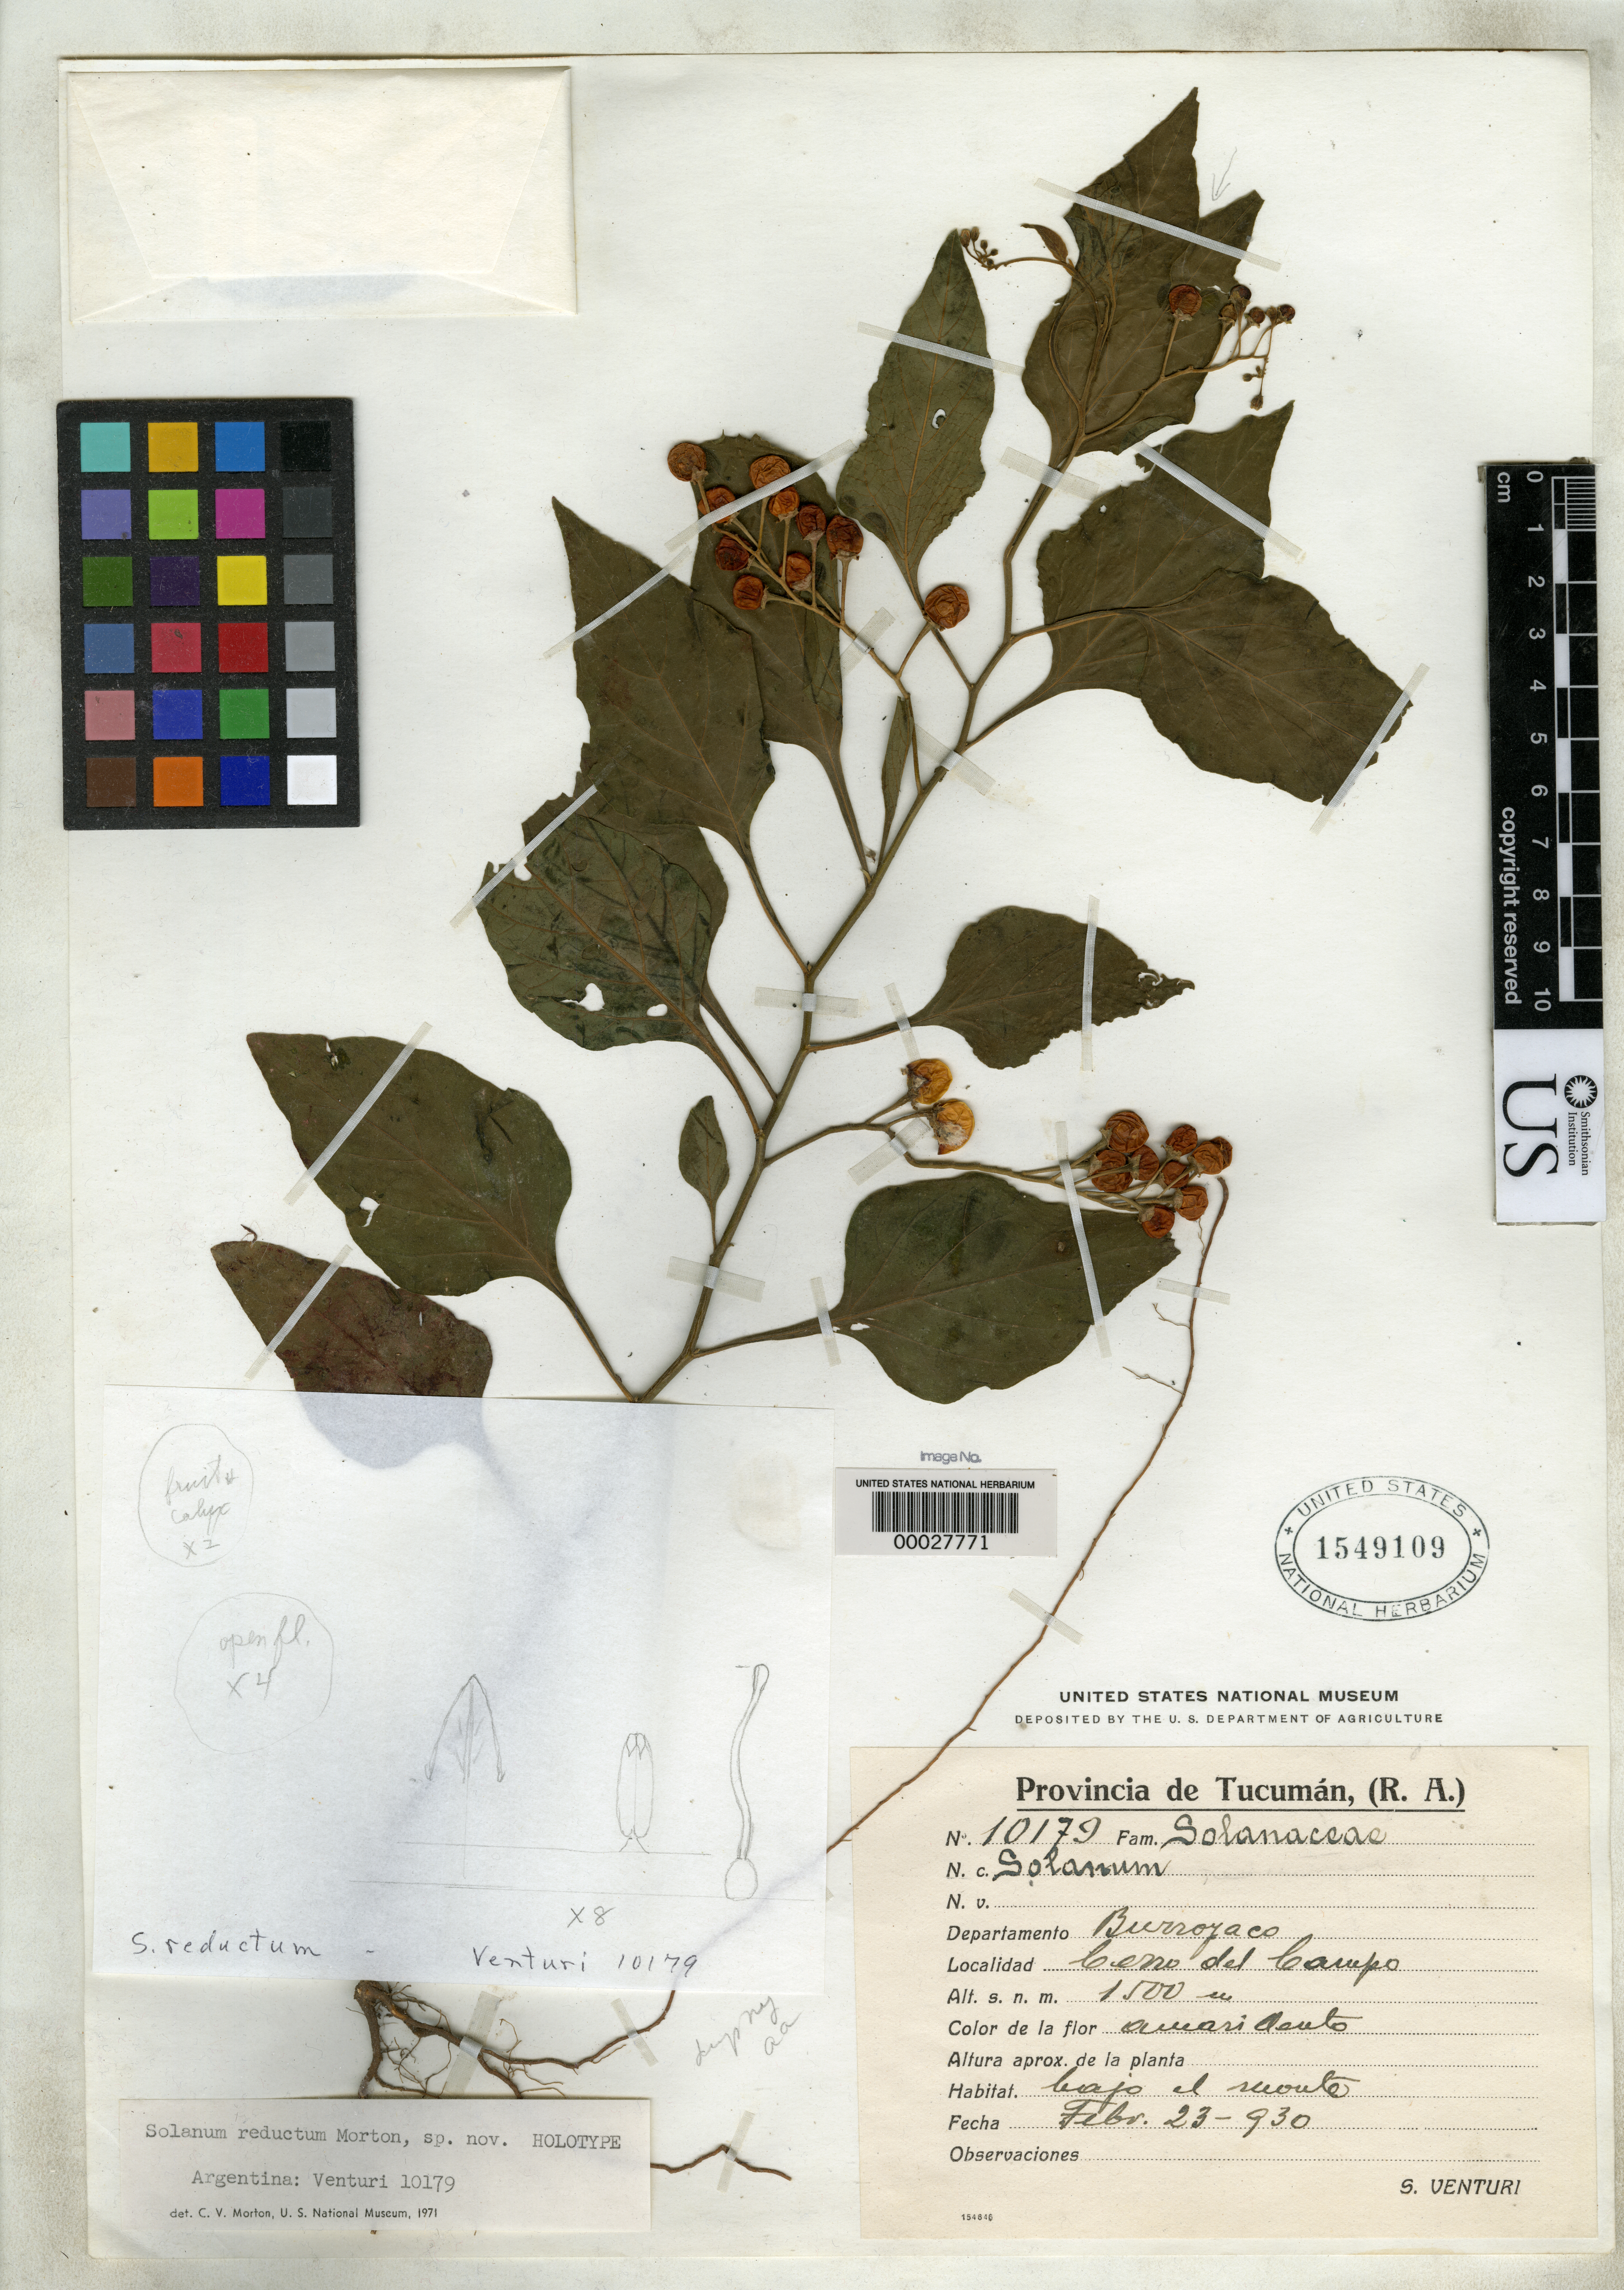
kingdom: Plantae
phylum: Tracheophyta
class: Magnoliopsida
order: Solanales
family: Solanaceae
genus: Solanum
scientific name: Solanum reductum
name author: C.V. Morton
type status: Holotype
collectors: S. Venturi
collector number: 10179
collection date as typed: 23 Feb 1930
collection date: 1930-02-23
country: Argentina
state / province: Tucumán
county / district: Burroyaco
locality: Cerro del Campo.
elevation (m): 1500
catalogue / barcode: US 1549109